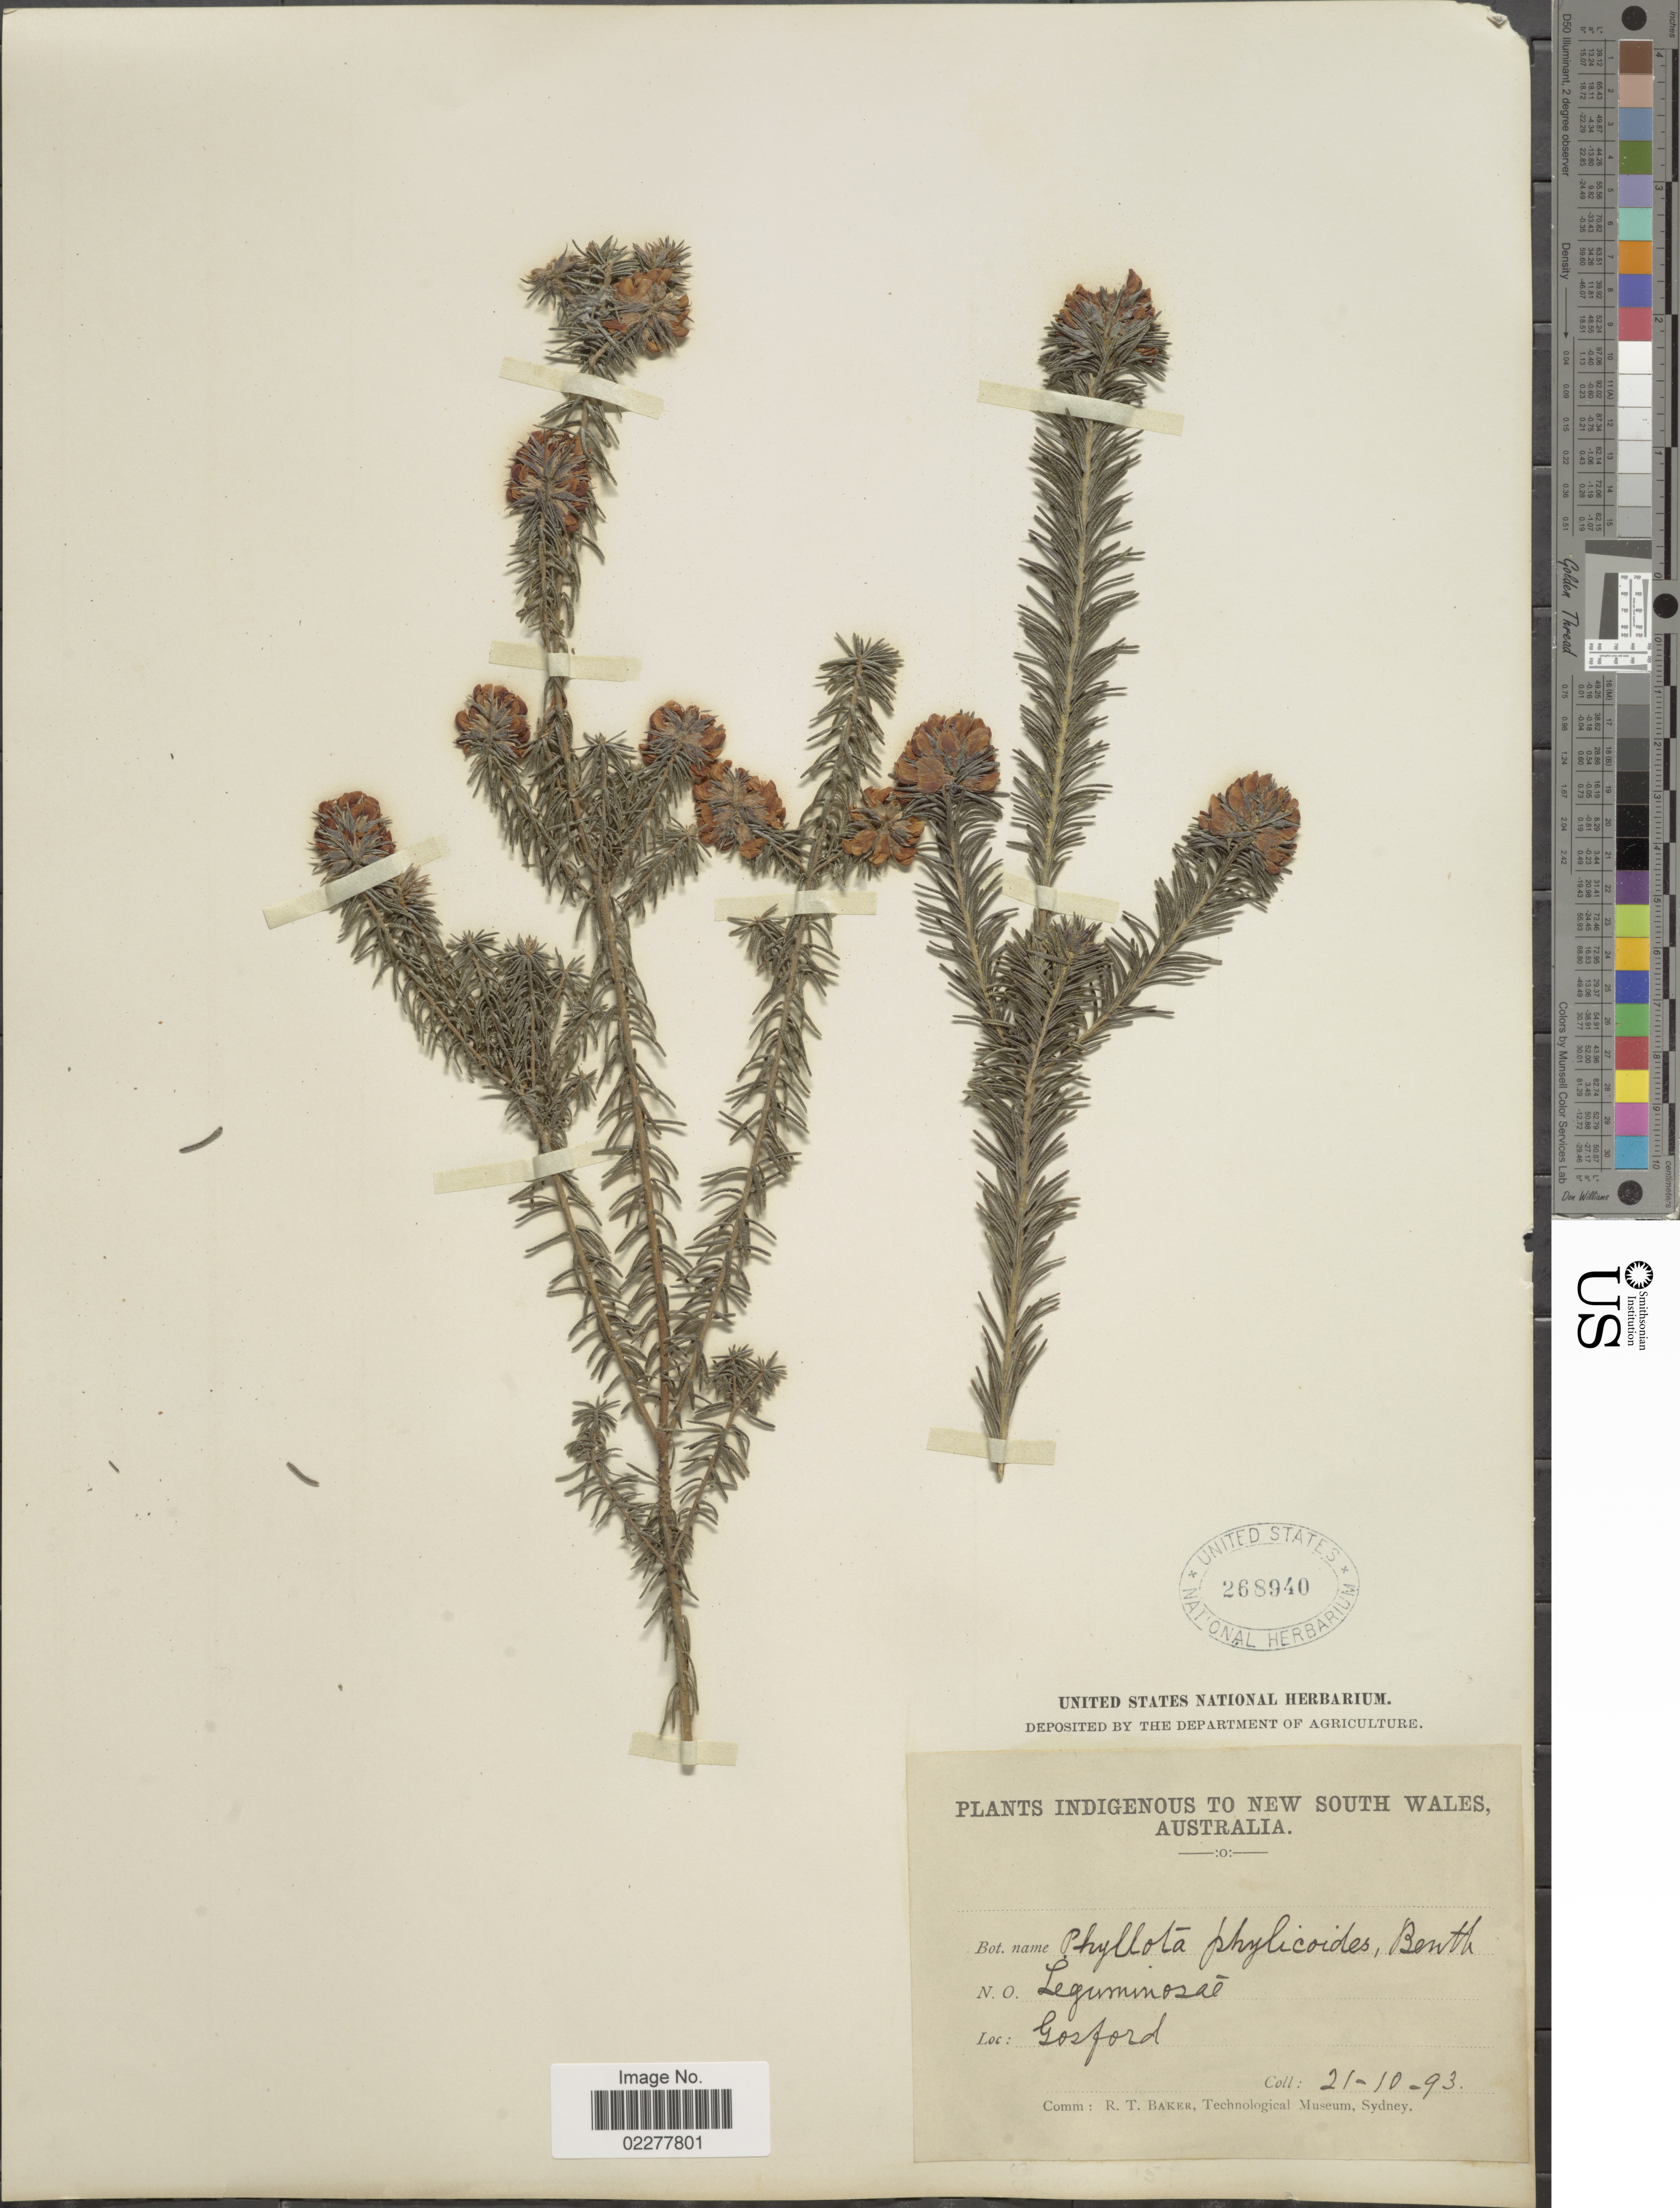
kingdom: Plantae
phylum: Tracheophyta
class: Magnoliopsida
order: Fabales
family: Fabaceae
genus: Phyllota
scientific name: Phyllota phylicoides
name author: Benth.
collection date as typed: Transcribed d/m/y: 21/10/93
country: Australia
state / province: New South Wales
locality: Gosford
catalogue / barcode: US 268940